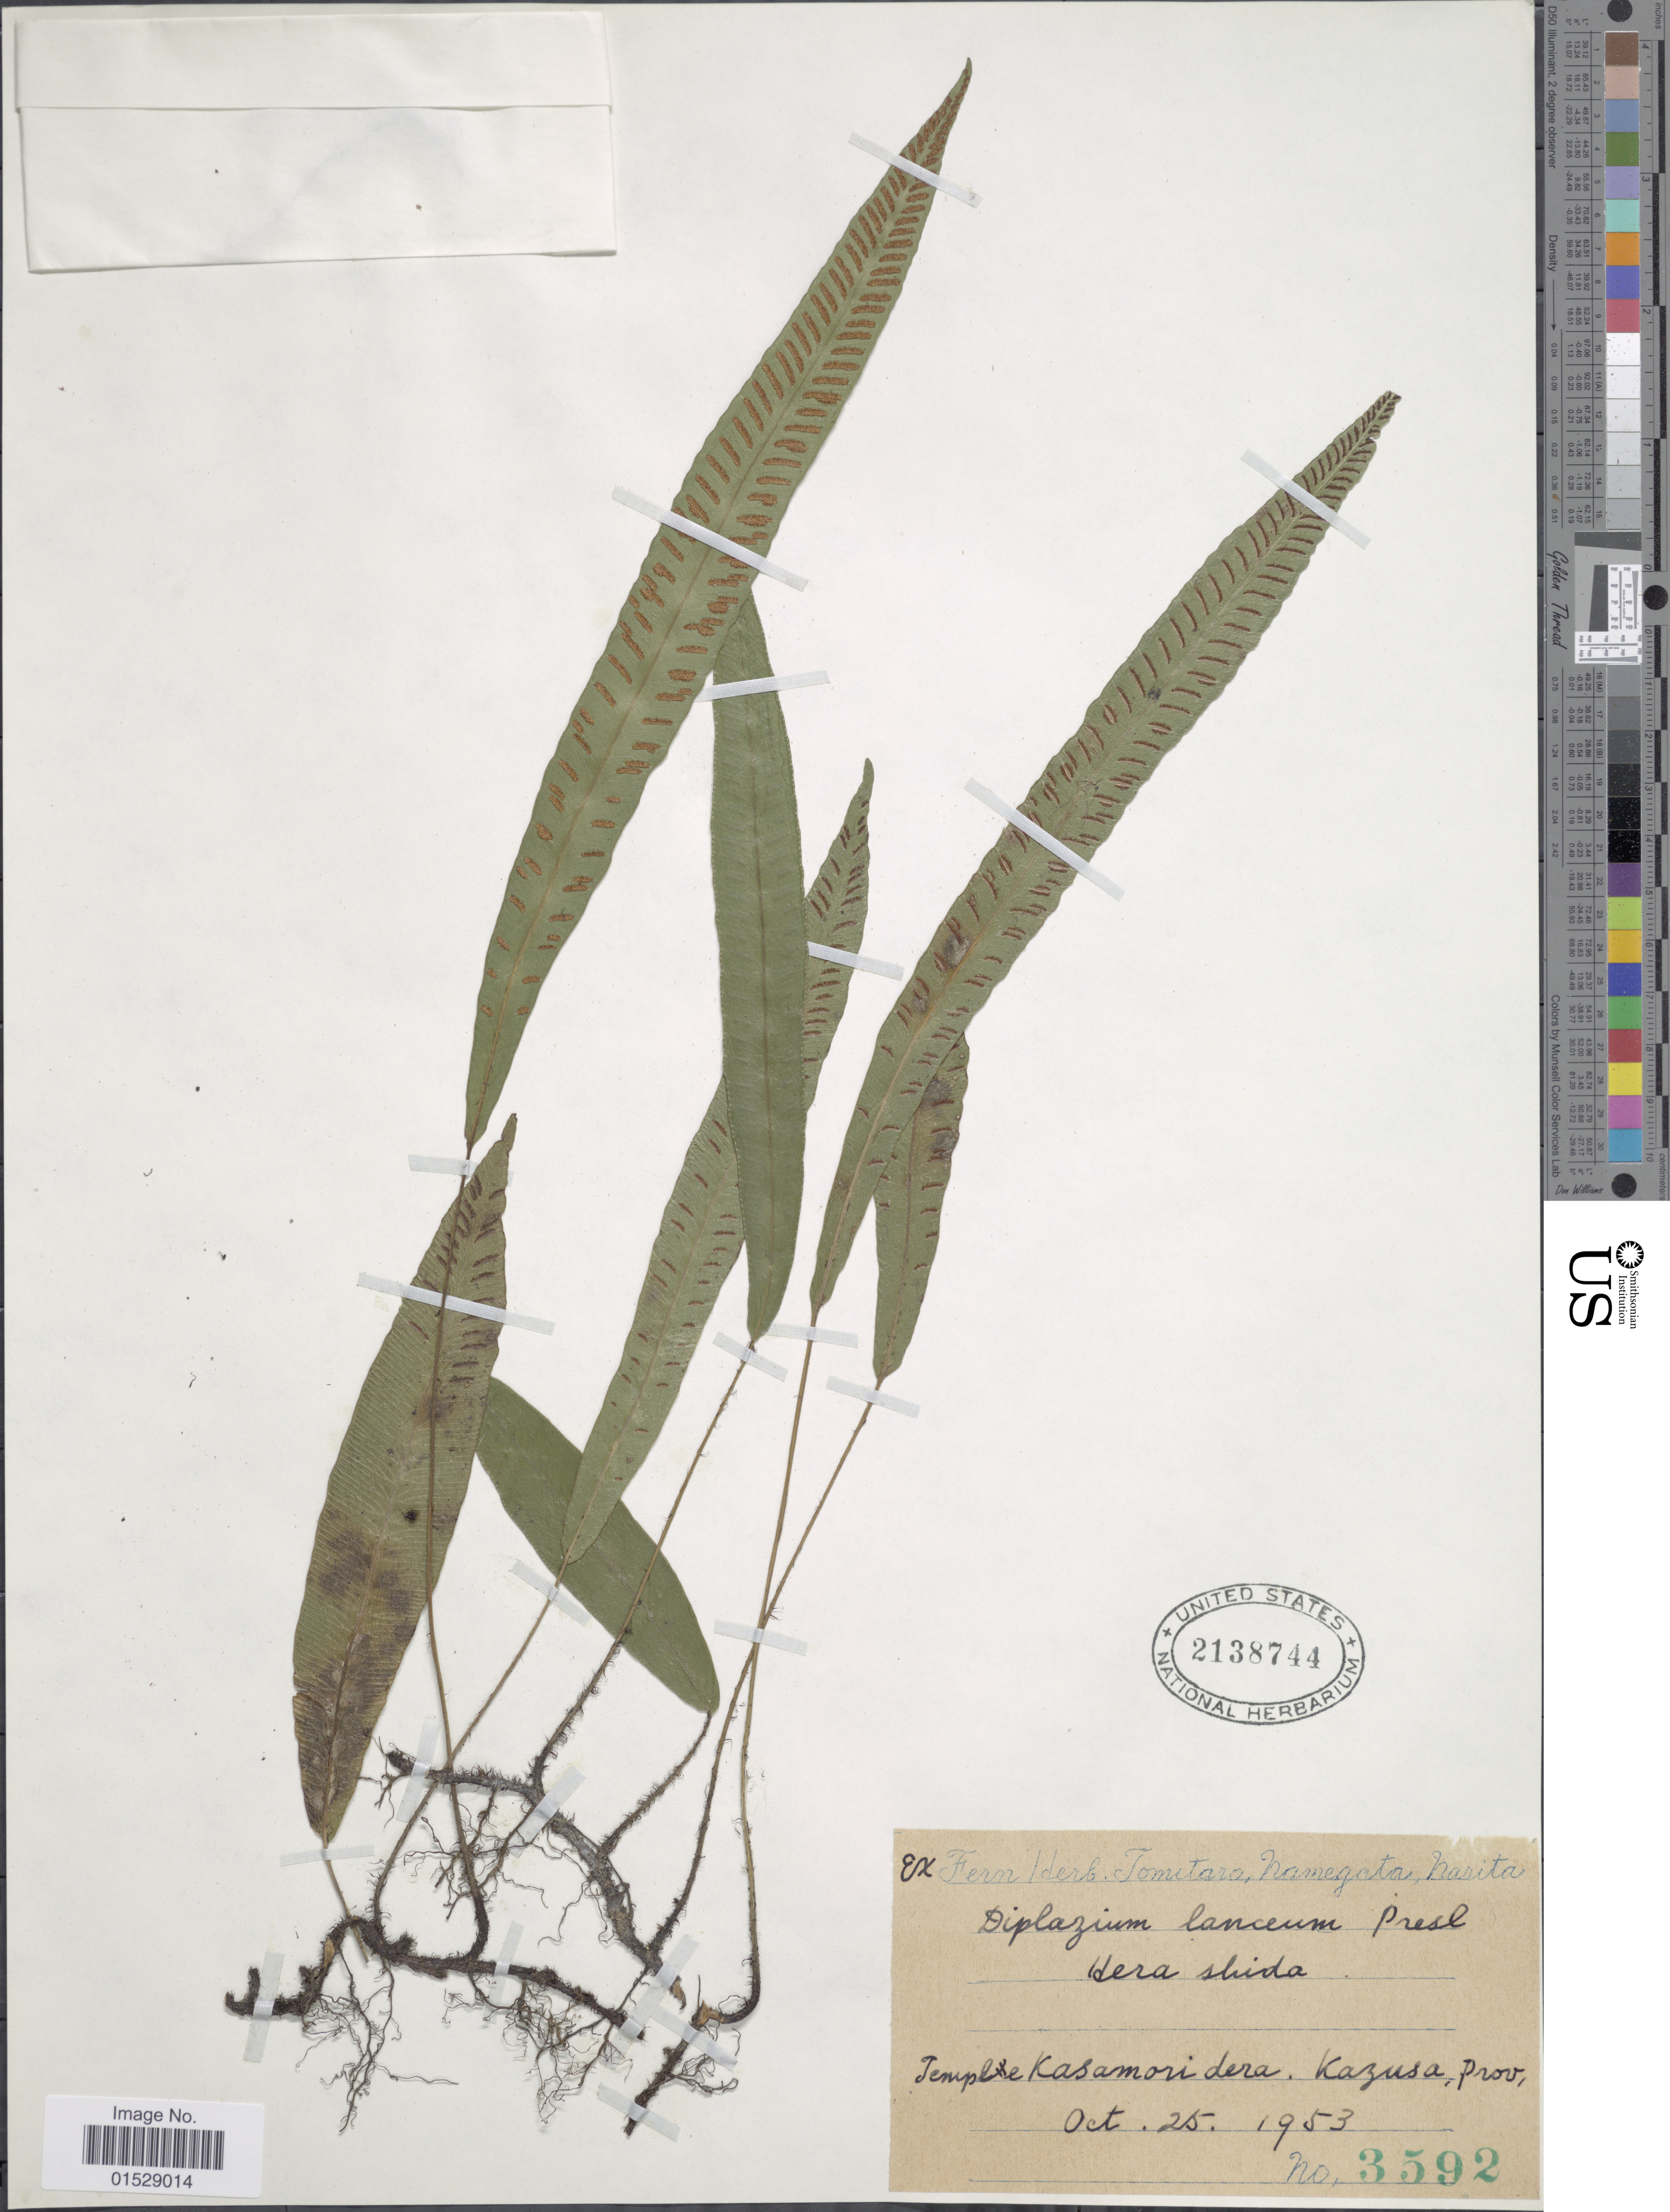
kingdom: Plantae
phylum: Tracheophyta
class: Polypodiopsida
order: Polypodiales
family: Athyriaceae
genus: Deparia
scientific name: Deparia lancea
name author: (Thunb.) Fraser-Jenk.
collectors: ex herb. Tomitaro Namegata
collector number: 3592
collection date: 1953-10-25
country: Japan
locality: Temple Kasamoridera, Kazusa Prov.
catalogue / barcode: US 2138744